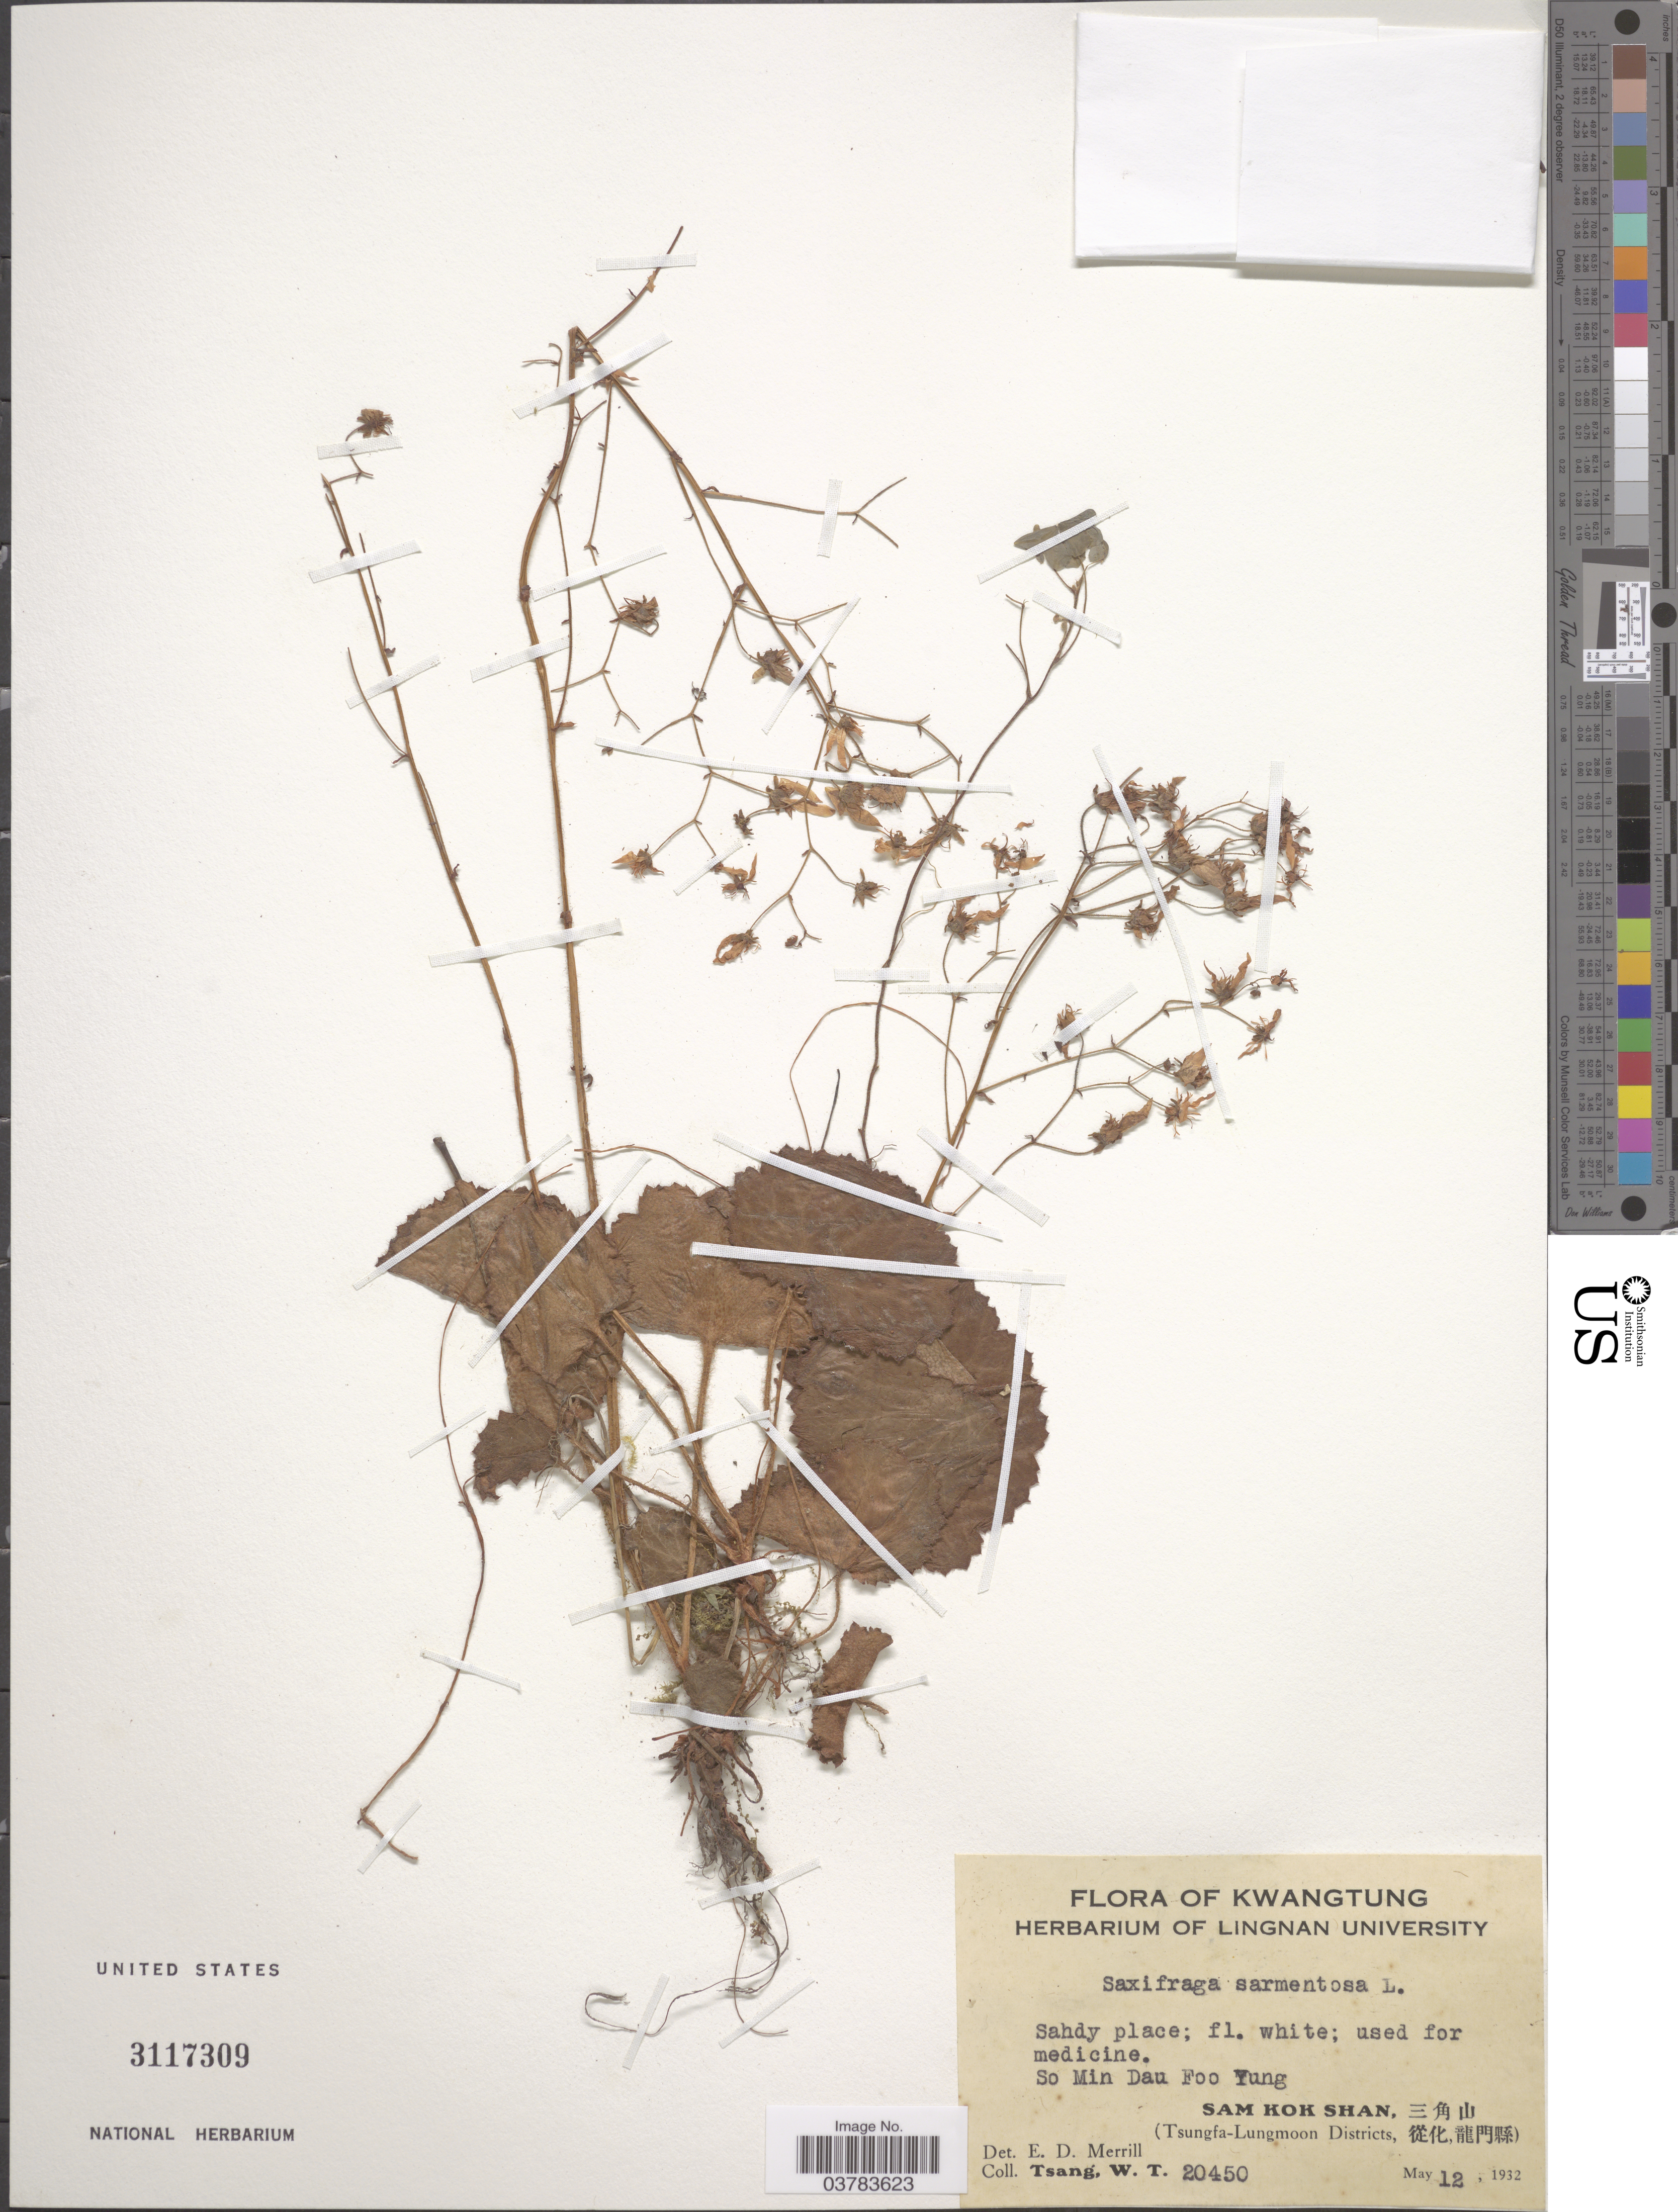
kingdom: Plantae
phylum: Tracheophyta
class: Magnoliopsida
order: Saxifragales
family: Saxifragaceae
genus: Saxifraga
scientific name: Saxifraga sarmentosa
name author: L. f.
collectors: W. T. Tsang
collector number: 20450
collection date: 1932-05-12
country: China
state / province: Guangdong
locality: Kwangtung. So Min Dau Foo Yung. Sam Kok Shan, X. (Tsungfa-Lungmoon Districts, X).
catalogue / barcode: US 3117309